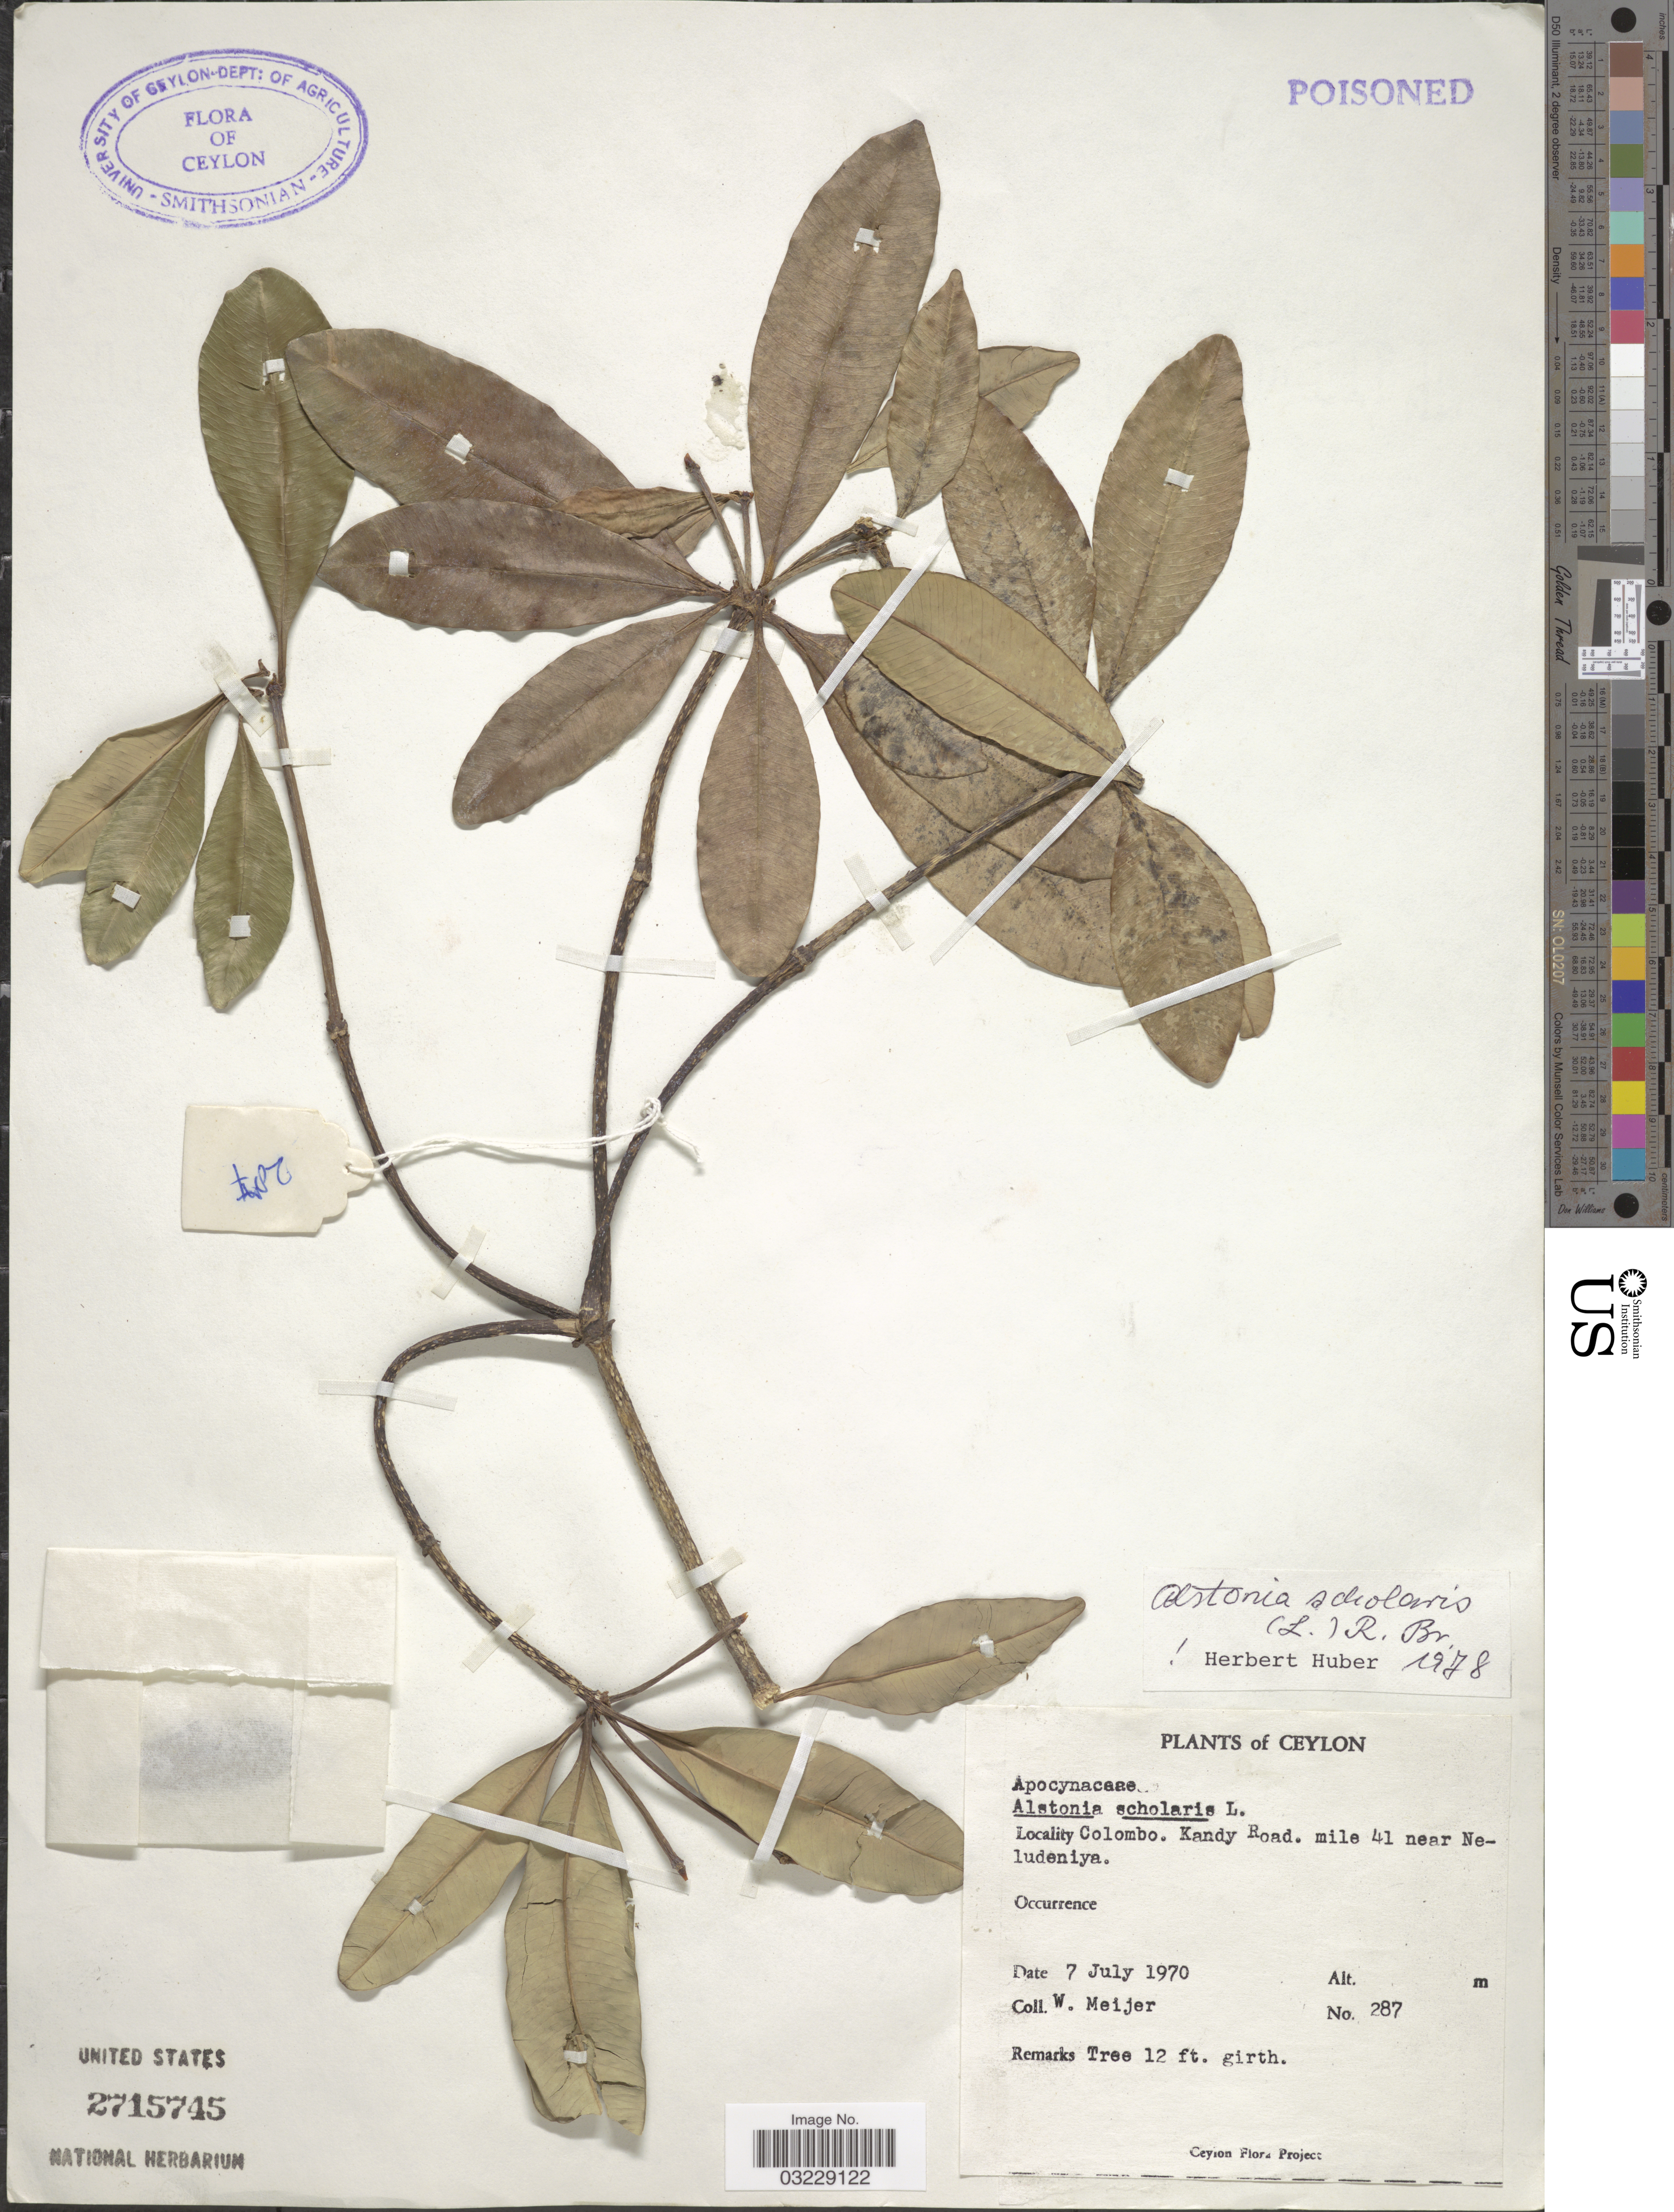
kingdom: Plantae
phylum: Tracheophyta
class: Magnoliopsida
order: Gentianales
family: Apocynaceae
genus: Alstonia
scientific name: Alstonia scholaris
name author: (L.) R. Br.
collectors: W. Meijer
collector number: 287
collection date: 1970-07-07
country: Sri Lanka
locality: Ceylon. Colombo. Kandy Road. mile 41 near Neludeniya.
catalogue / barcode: US 2715745